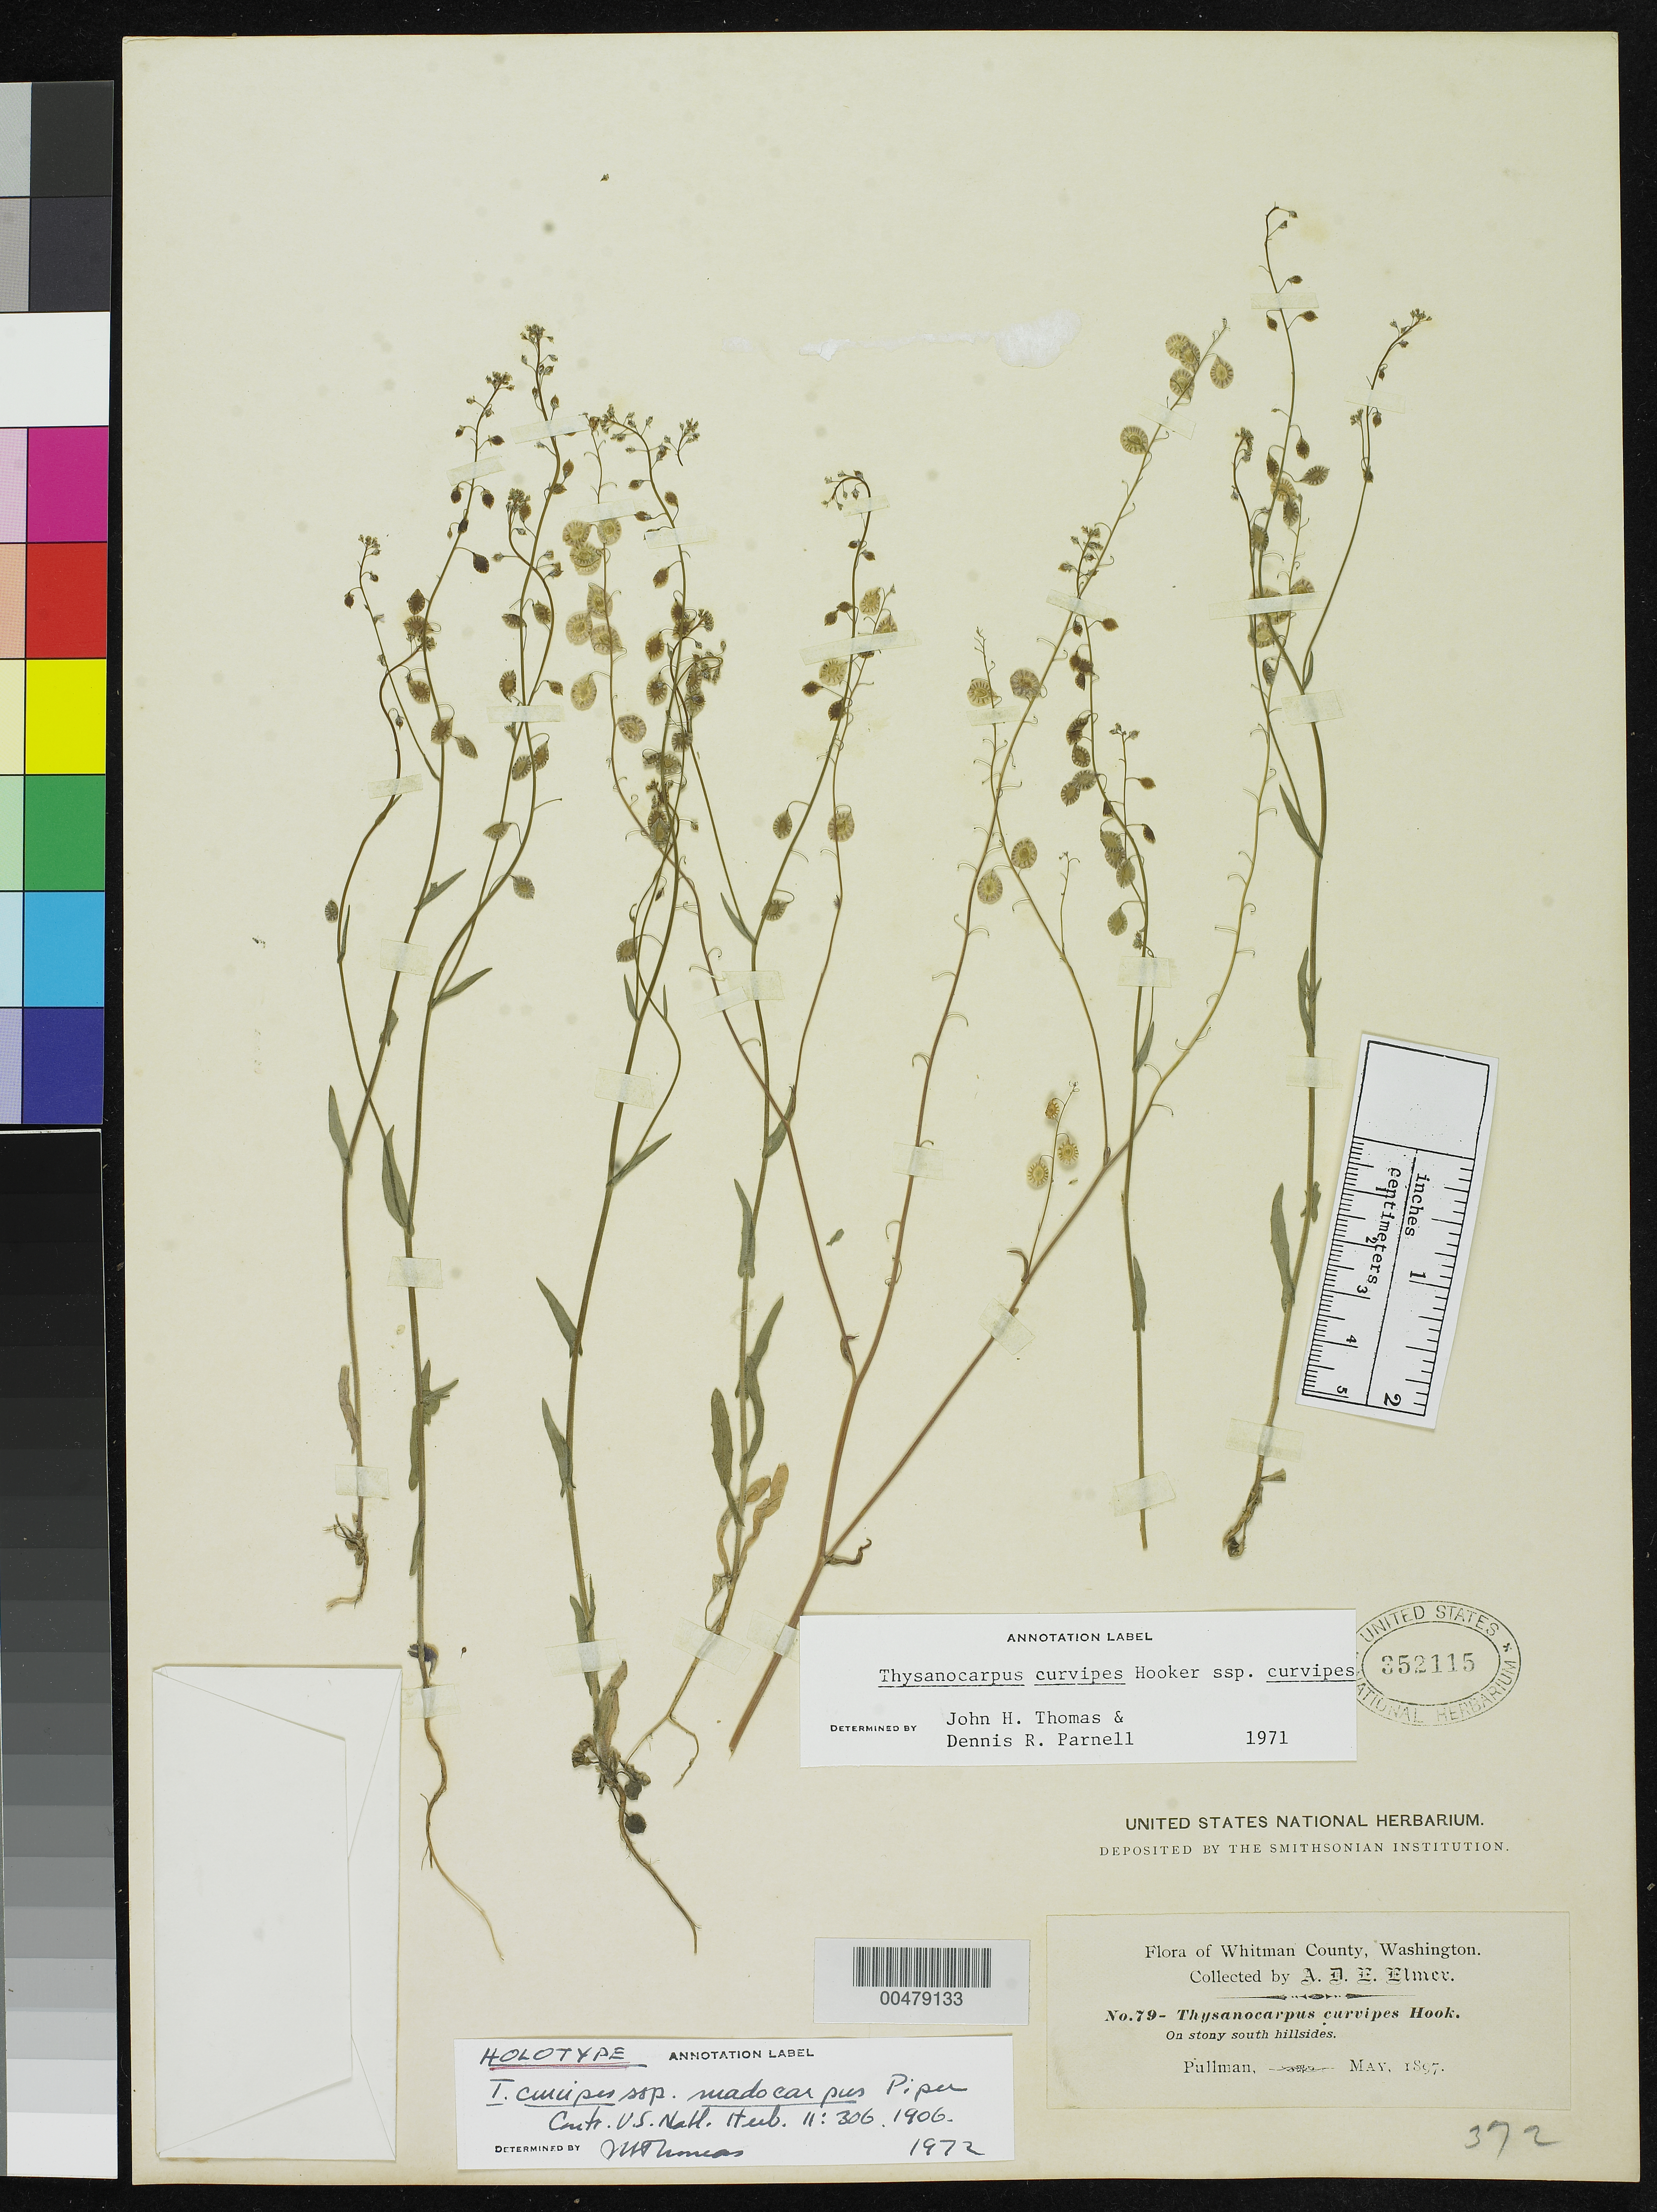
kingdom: Plantae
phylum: Tracheophyta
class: Magnoliopsida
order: Brassicales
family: Brassicaceae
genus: Thysanocarpus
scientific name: Thysanocarpus curvipes subsp. madocarpus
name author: Piper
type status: Holotype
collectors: A. D. E. Elmer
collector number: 79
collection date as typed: May 1897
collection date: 1897-05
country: United States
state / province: Washington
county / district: Whitman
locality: Pullman.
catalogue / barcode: US 352115